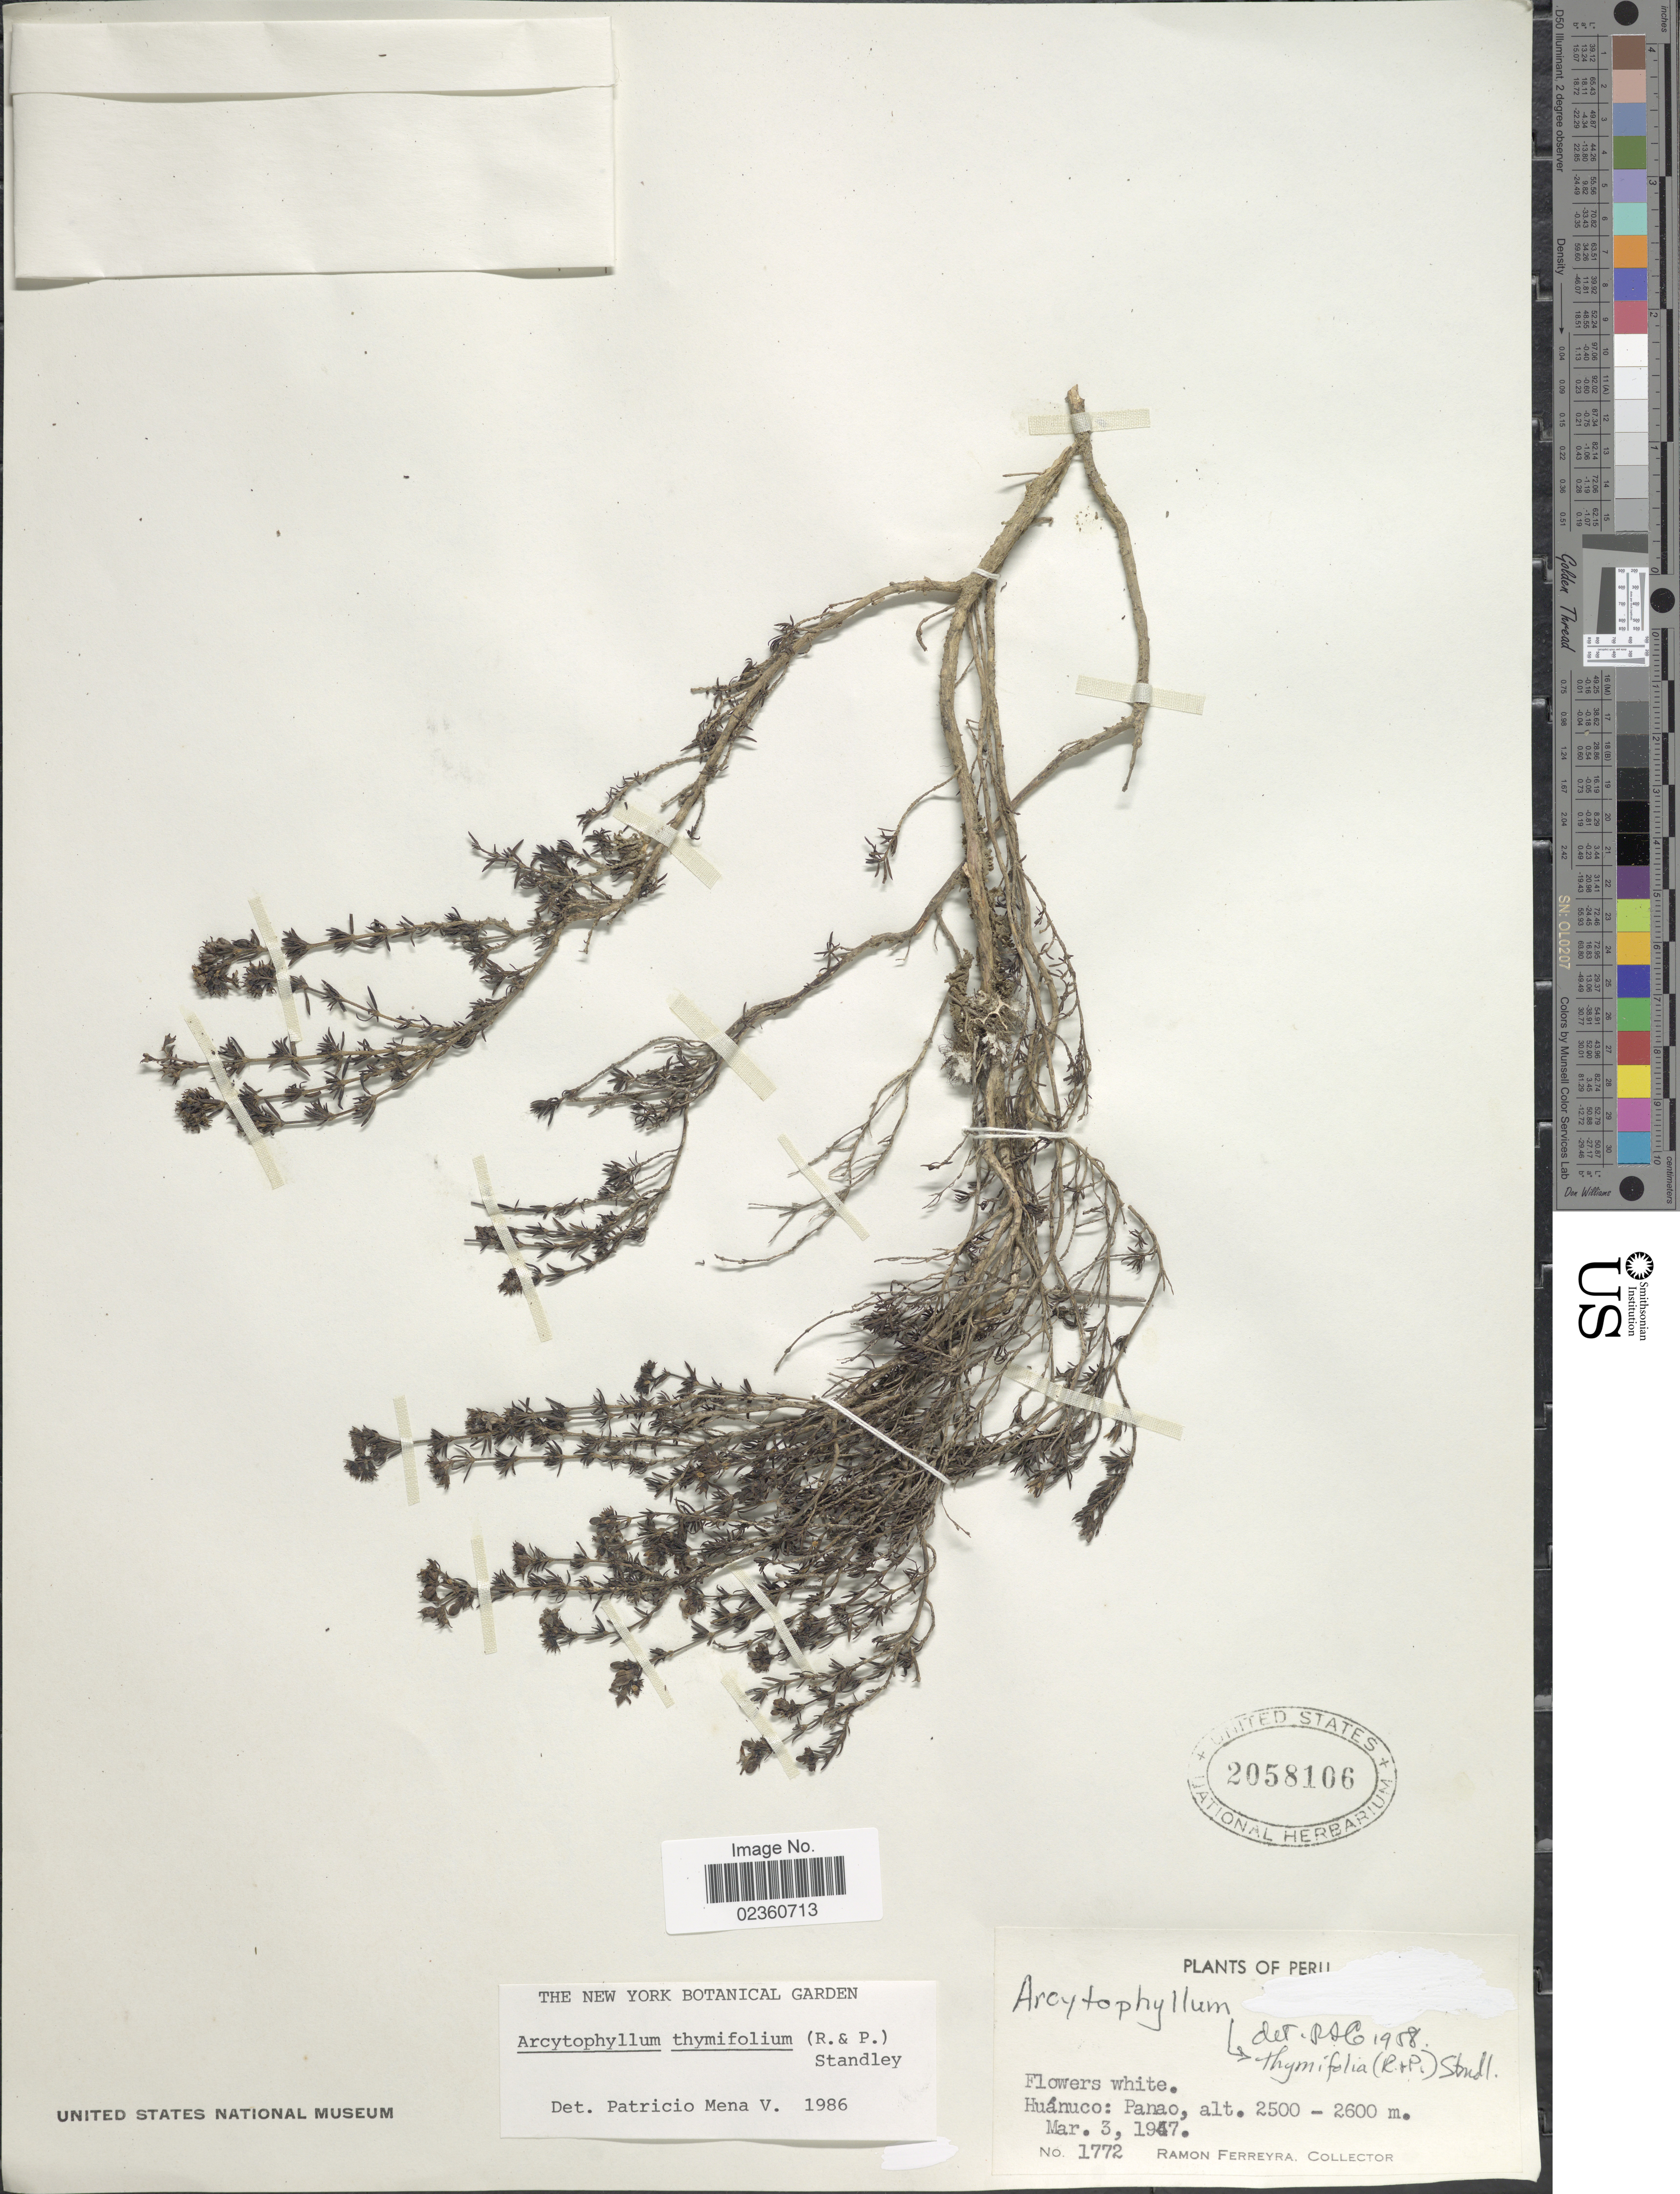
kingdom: Plantae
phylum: Tracheophyta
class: Magnoliopsida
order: Gentianales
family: Rubiaceae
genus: Arcytophyllum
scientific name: Arcytophyllum thymifolium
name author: (Ruiz & Pav.) Standl.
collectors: R. A. Ferreyra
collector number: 1772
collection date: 1947-03-03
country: Peru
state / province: Huánuco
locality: Panao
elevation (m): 2500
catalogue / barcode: US 2058106